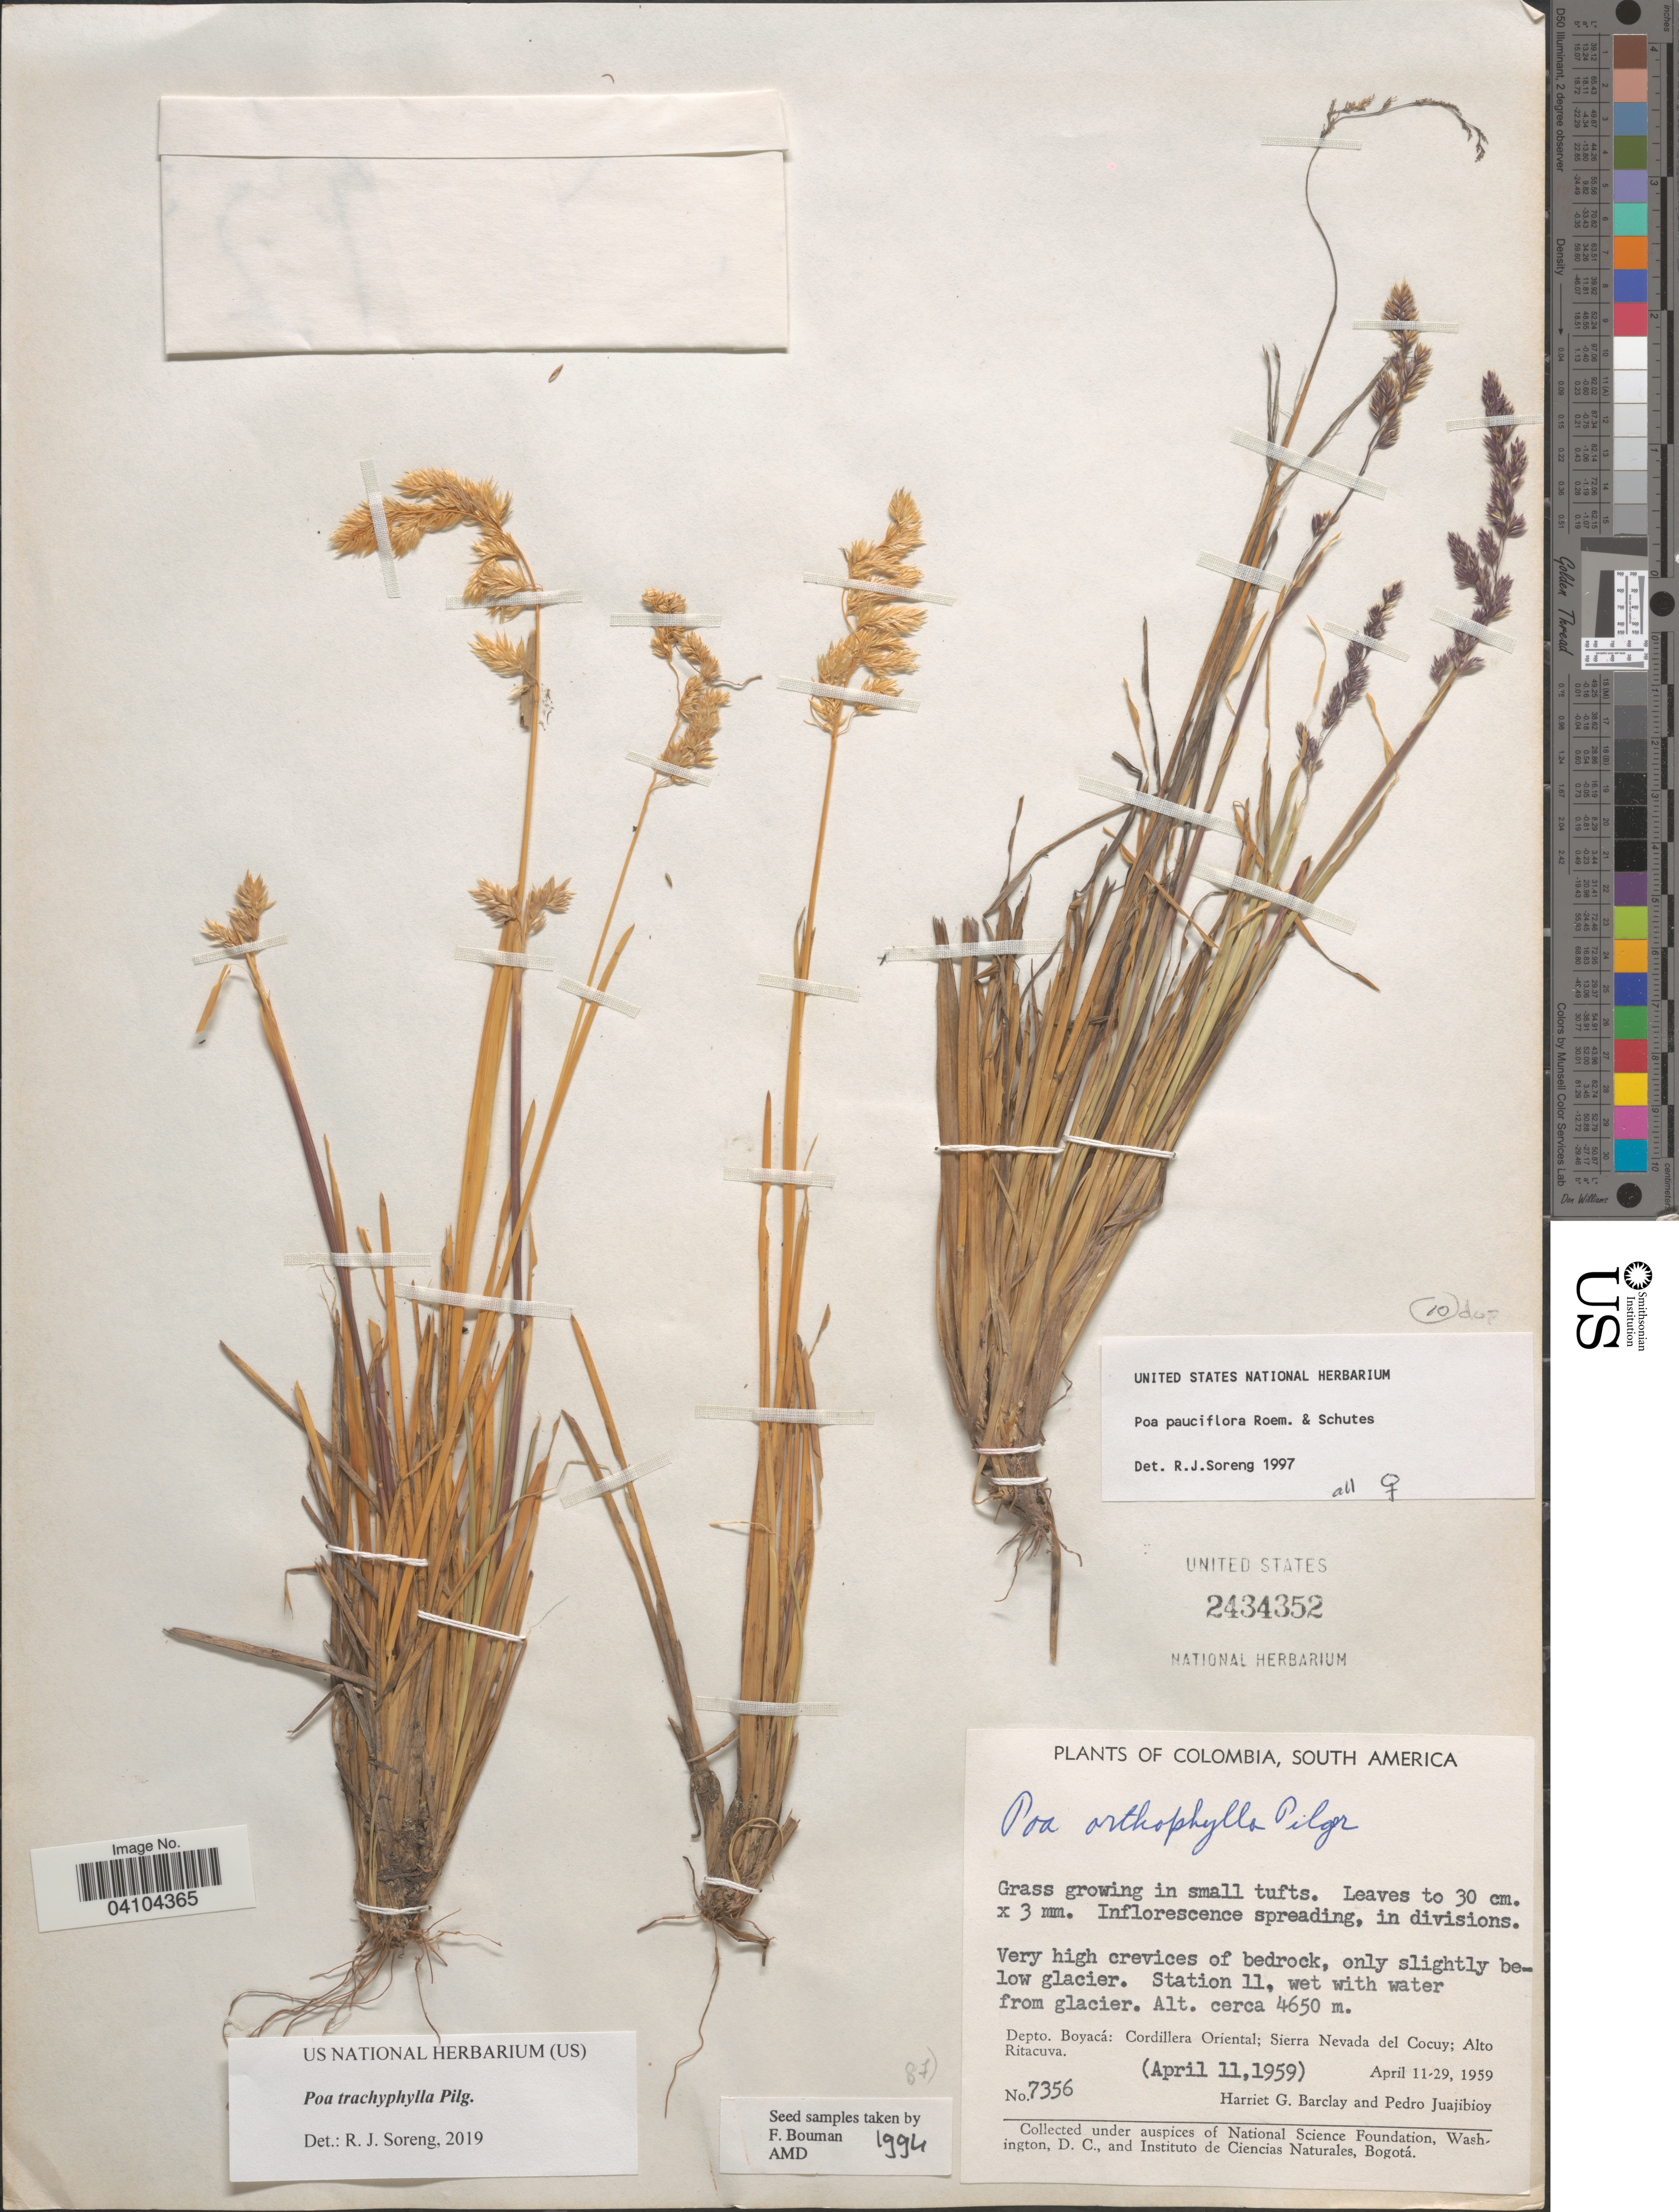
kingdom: Plantae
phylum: Tracheophyta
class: Liliopsida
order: Poales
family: Poaceae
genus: Poa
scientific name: Poa trachyphylla Hack., nom. illeg.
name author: Hack.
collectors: H. G. Barclay & P. Juajibioy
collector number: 7356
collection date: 1959-04-11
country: Colombia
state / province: Boyacá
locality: Station 11, wet with water from glacier. Depto. Boyacá: Cordillera Oriental; Sierra Nevada del Cocuy; Alto Ritacuva.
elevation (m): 4650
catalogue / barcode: US 2434352